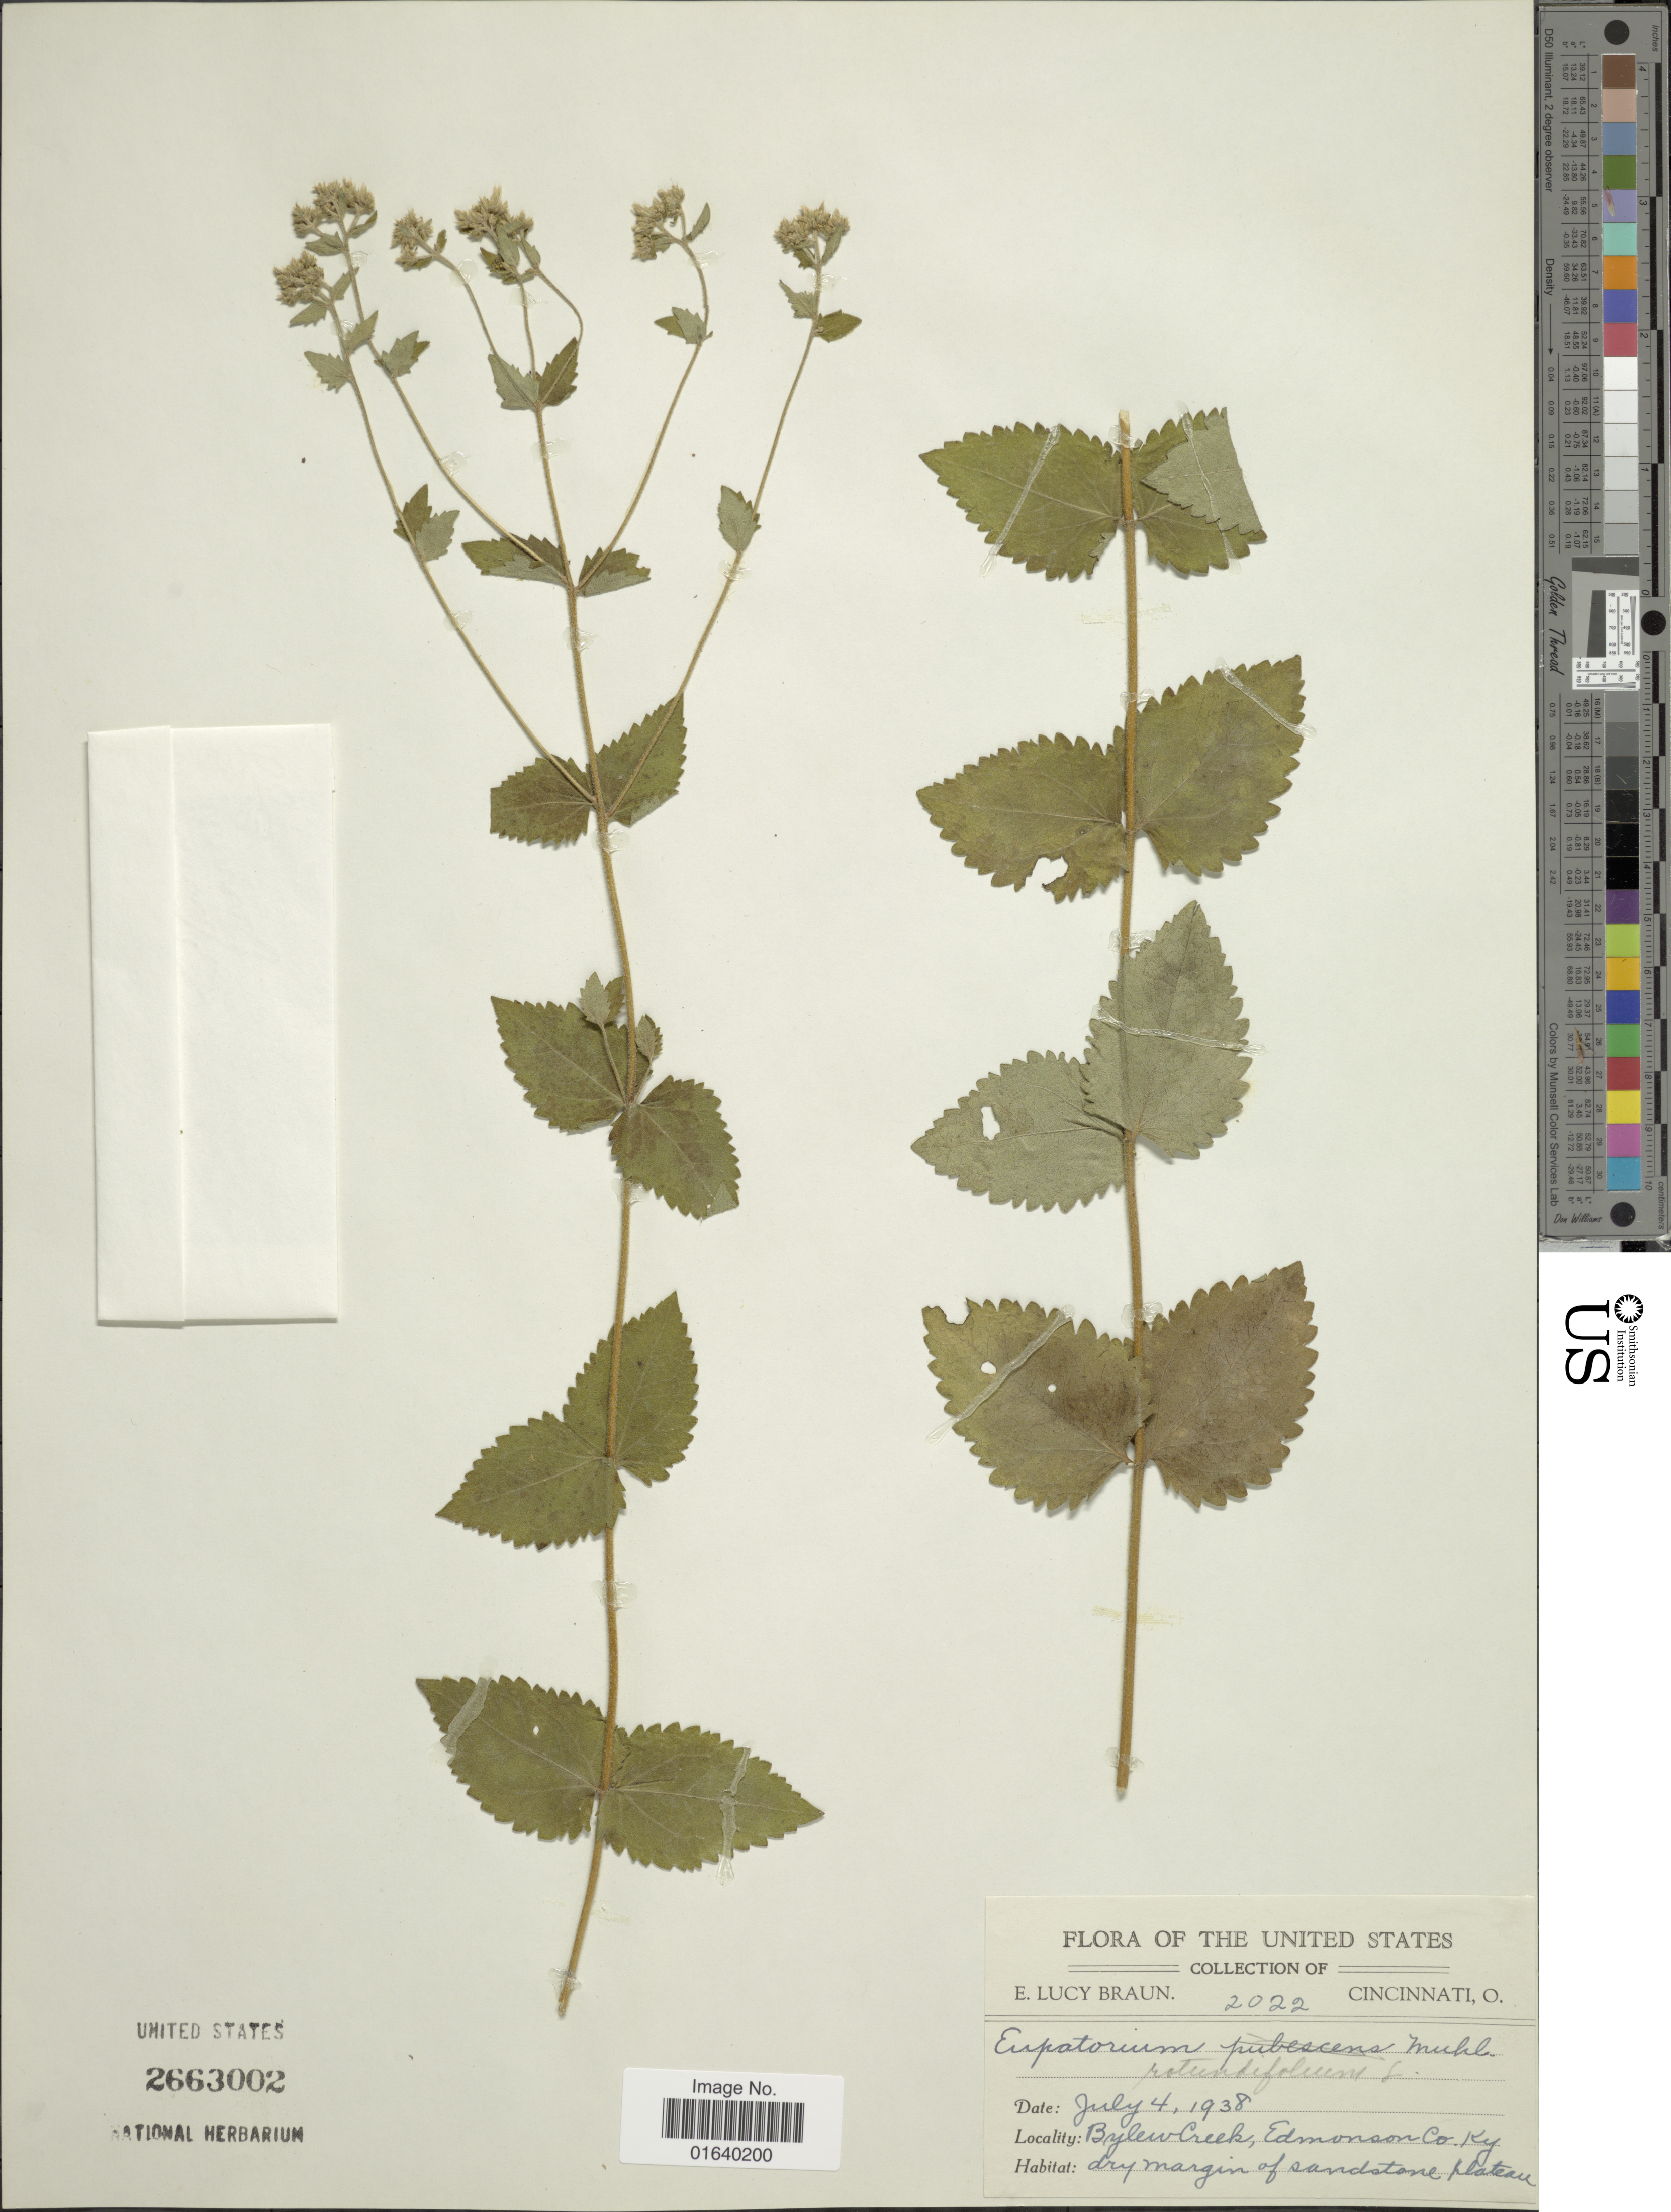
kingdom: Plantae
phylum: Tracheophyta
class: Magnoliopsida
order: Asterales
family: Asteraceae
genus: Eupatorium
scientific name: Eupatorium rotundifolium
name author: L.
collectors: E. L. Braun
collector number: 2022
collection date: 1938-07-04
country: United States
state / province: Kentucky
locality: Bylew Creek, Edmonson Co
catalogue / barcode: US 2663002